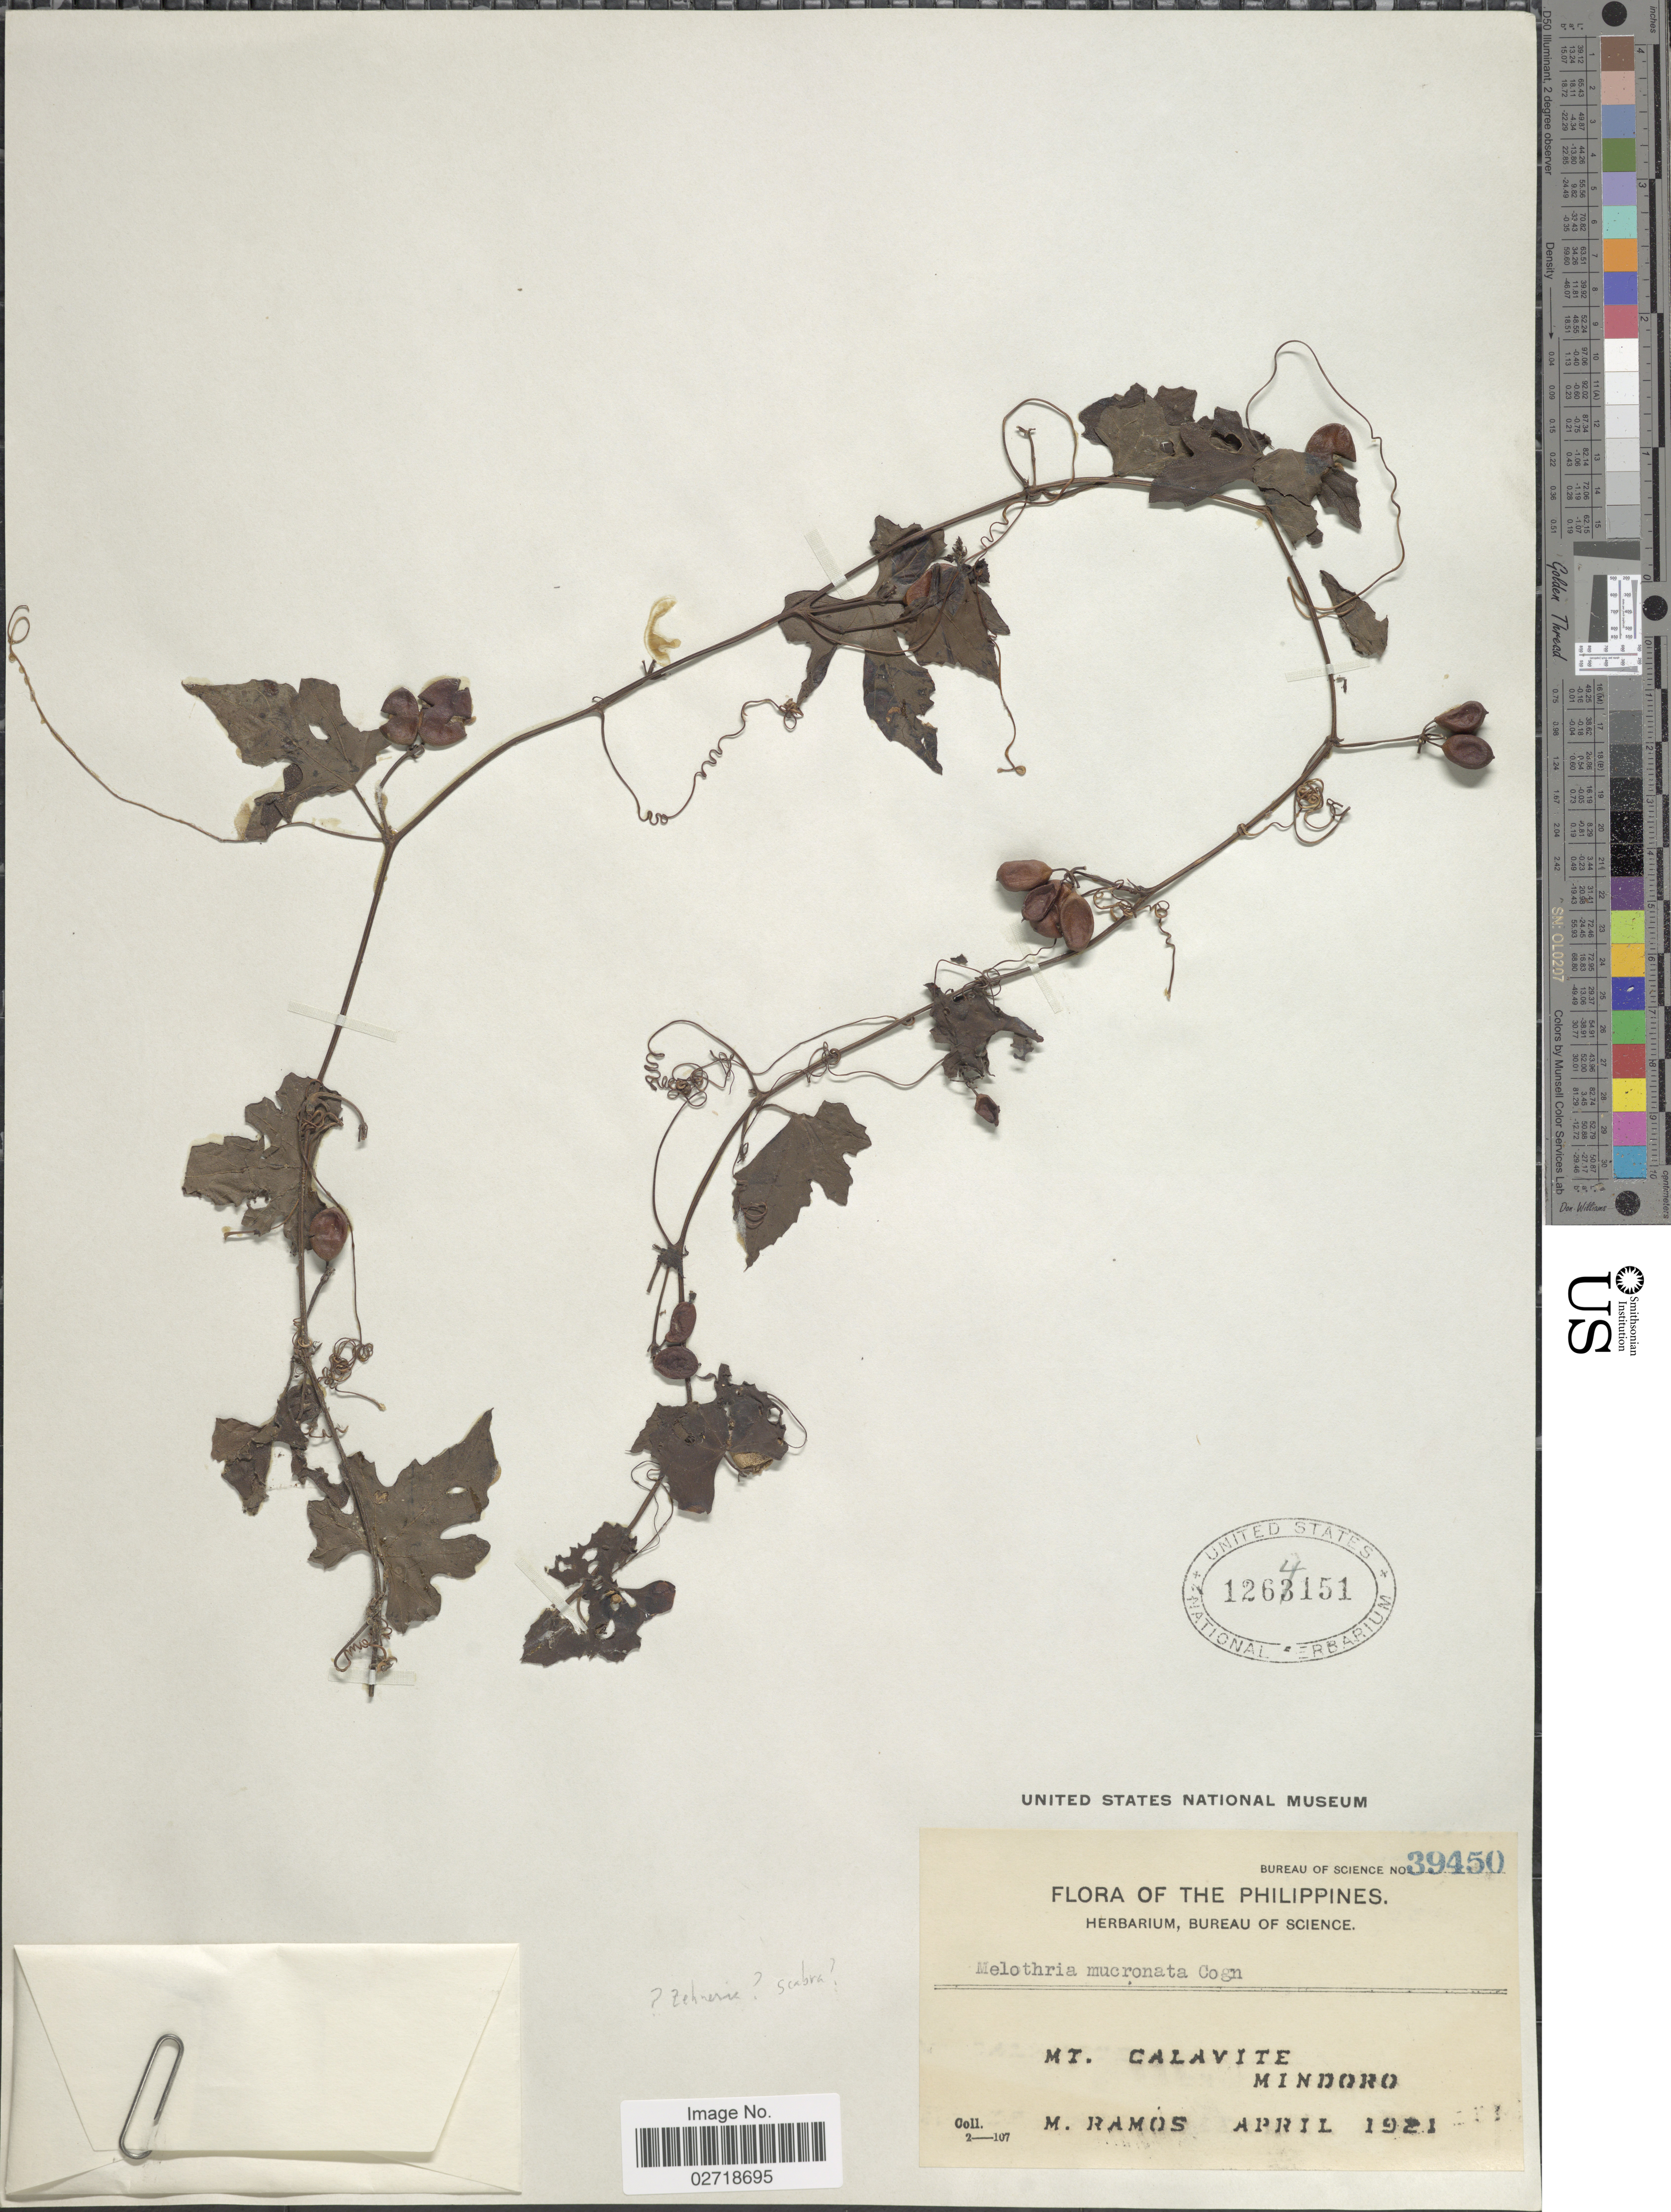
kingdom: Plantae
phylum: Tracheophyta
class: Magnoliopsida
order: Cucurbitales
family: Cucurbitaceae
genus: Zehneria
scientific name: Zehneria repanda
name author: (Blume) C.M.Simmons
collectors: M. Ramos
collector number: Bureau of Science 39450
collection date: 1921-04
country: Philippines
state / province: Mimaropa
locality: Mt. Calavite, Mindoro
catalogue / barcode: US 1264151